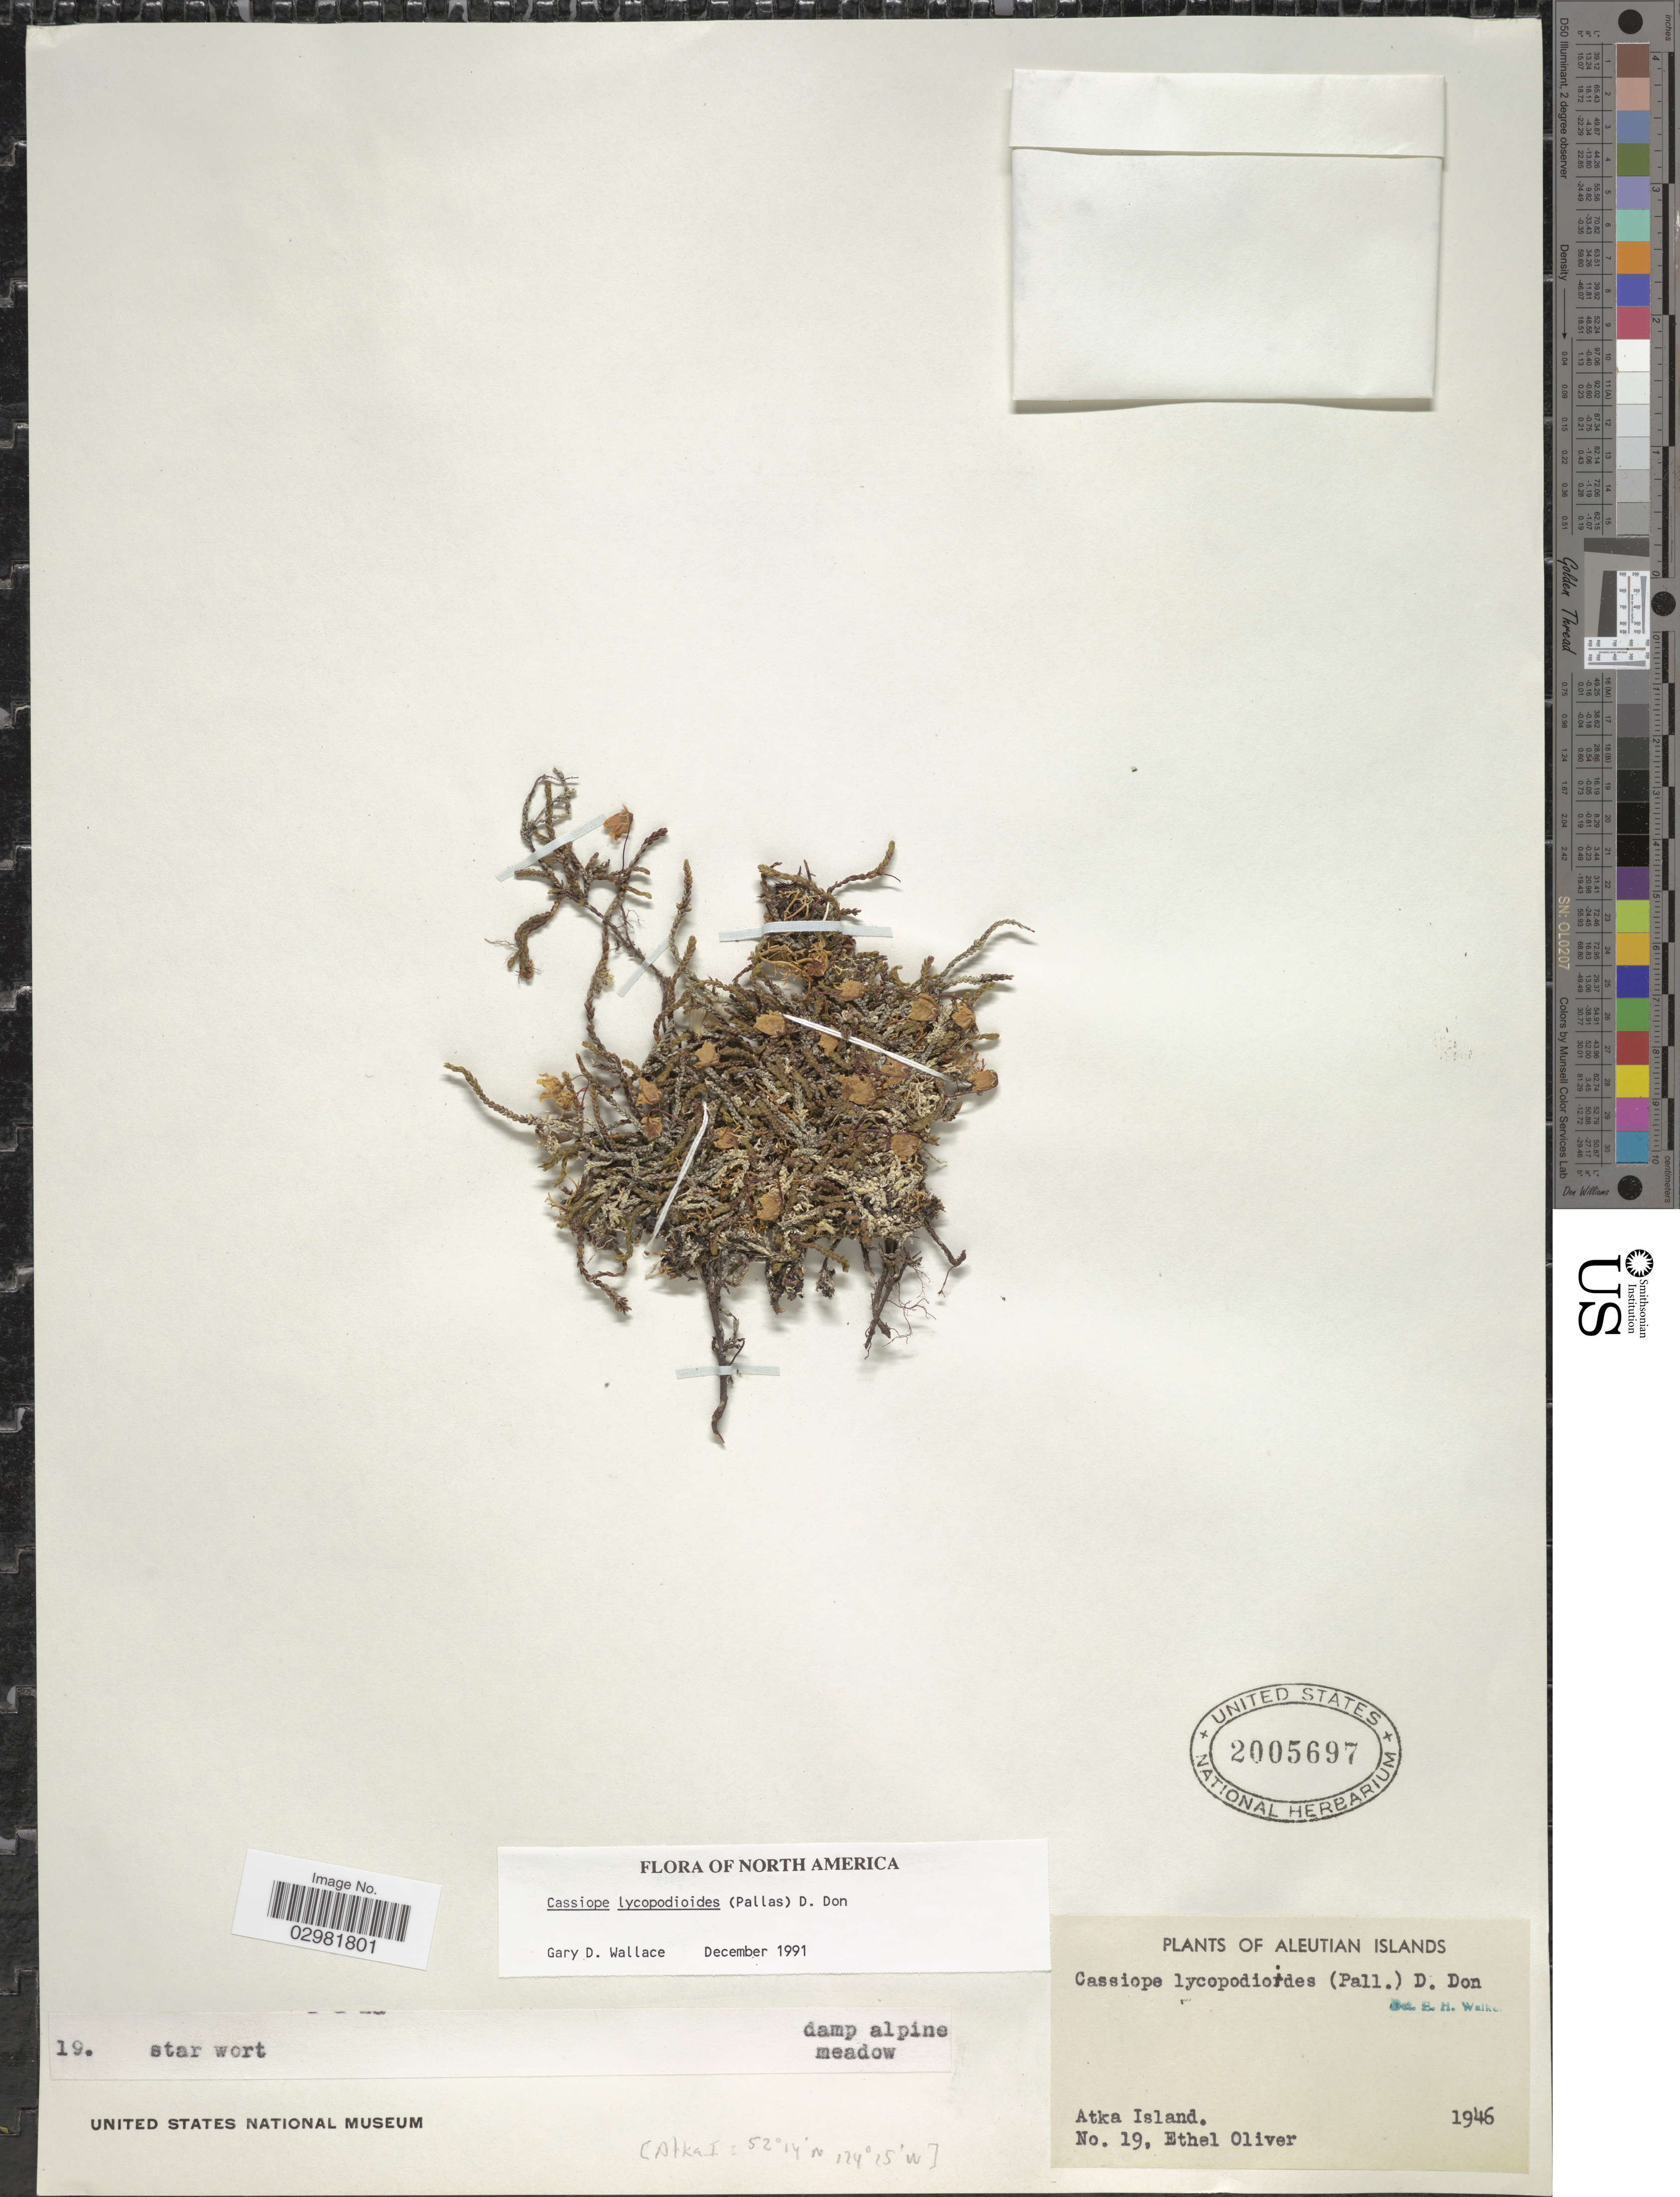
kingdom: Plantae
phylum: Tracheophyta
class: Magnoliopsida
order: Ericales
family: Ericaceae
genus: Cassiope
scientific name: Cassiope lycopodioides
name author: (Pall.) D. Don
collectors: E. Oliver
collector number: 19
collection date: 1946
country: United States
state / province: Alaska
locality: Aleutian Islands. Atka Island.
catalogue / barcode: US 2005697